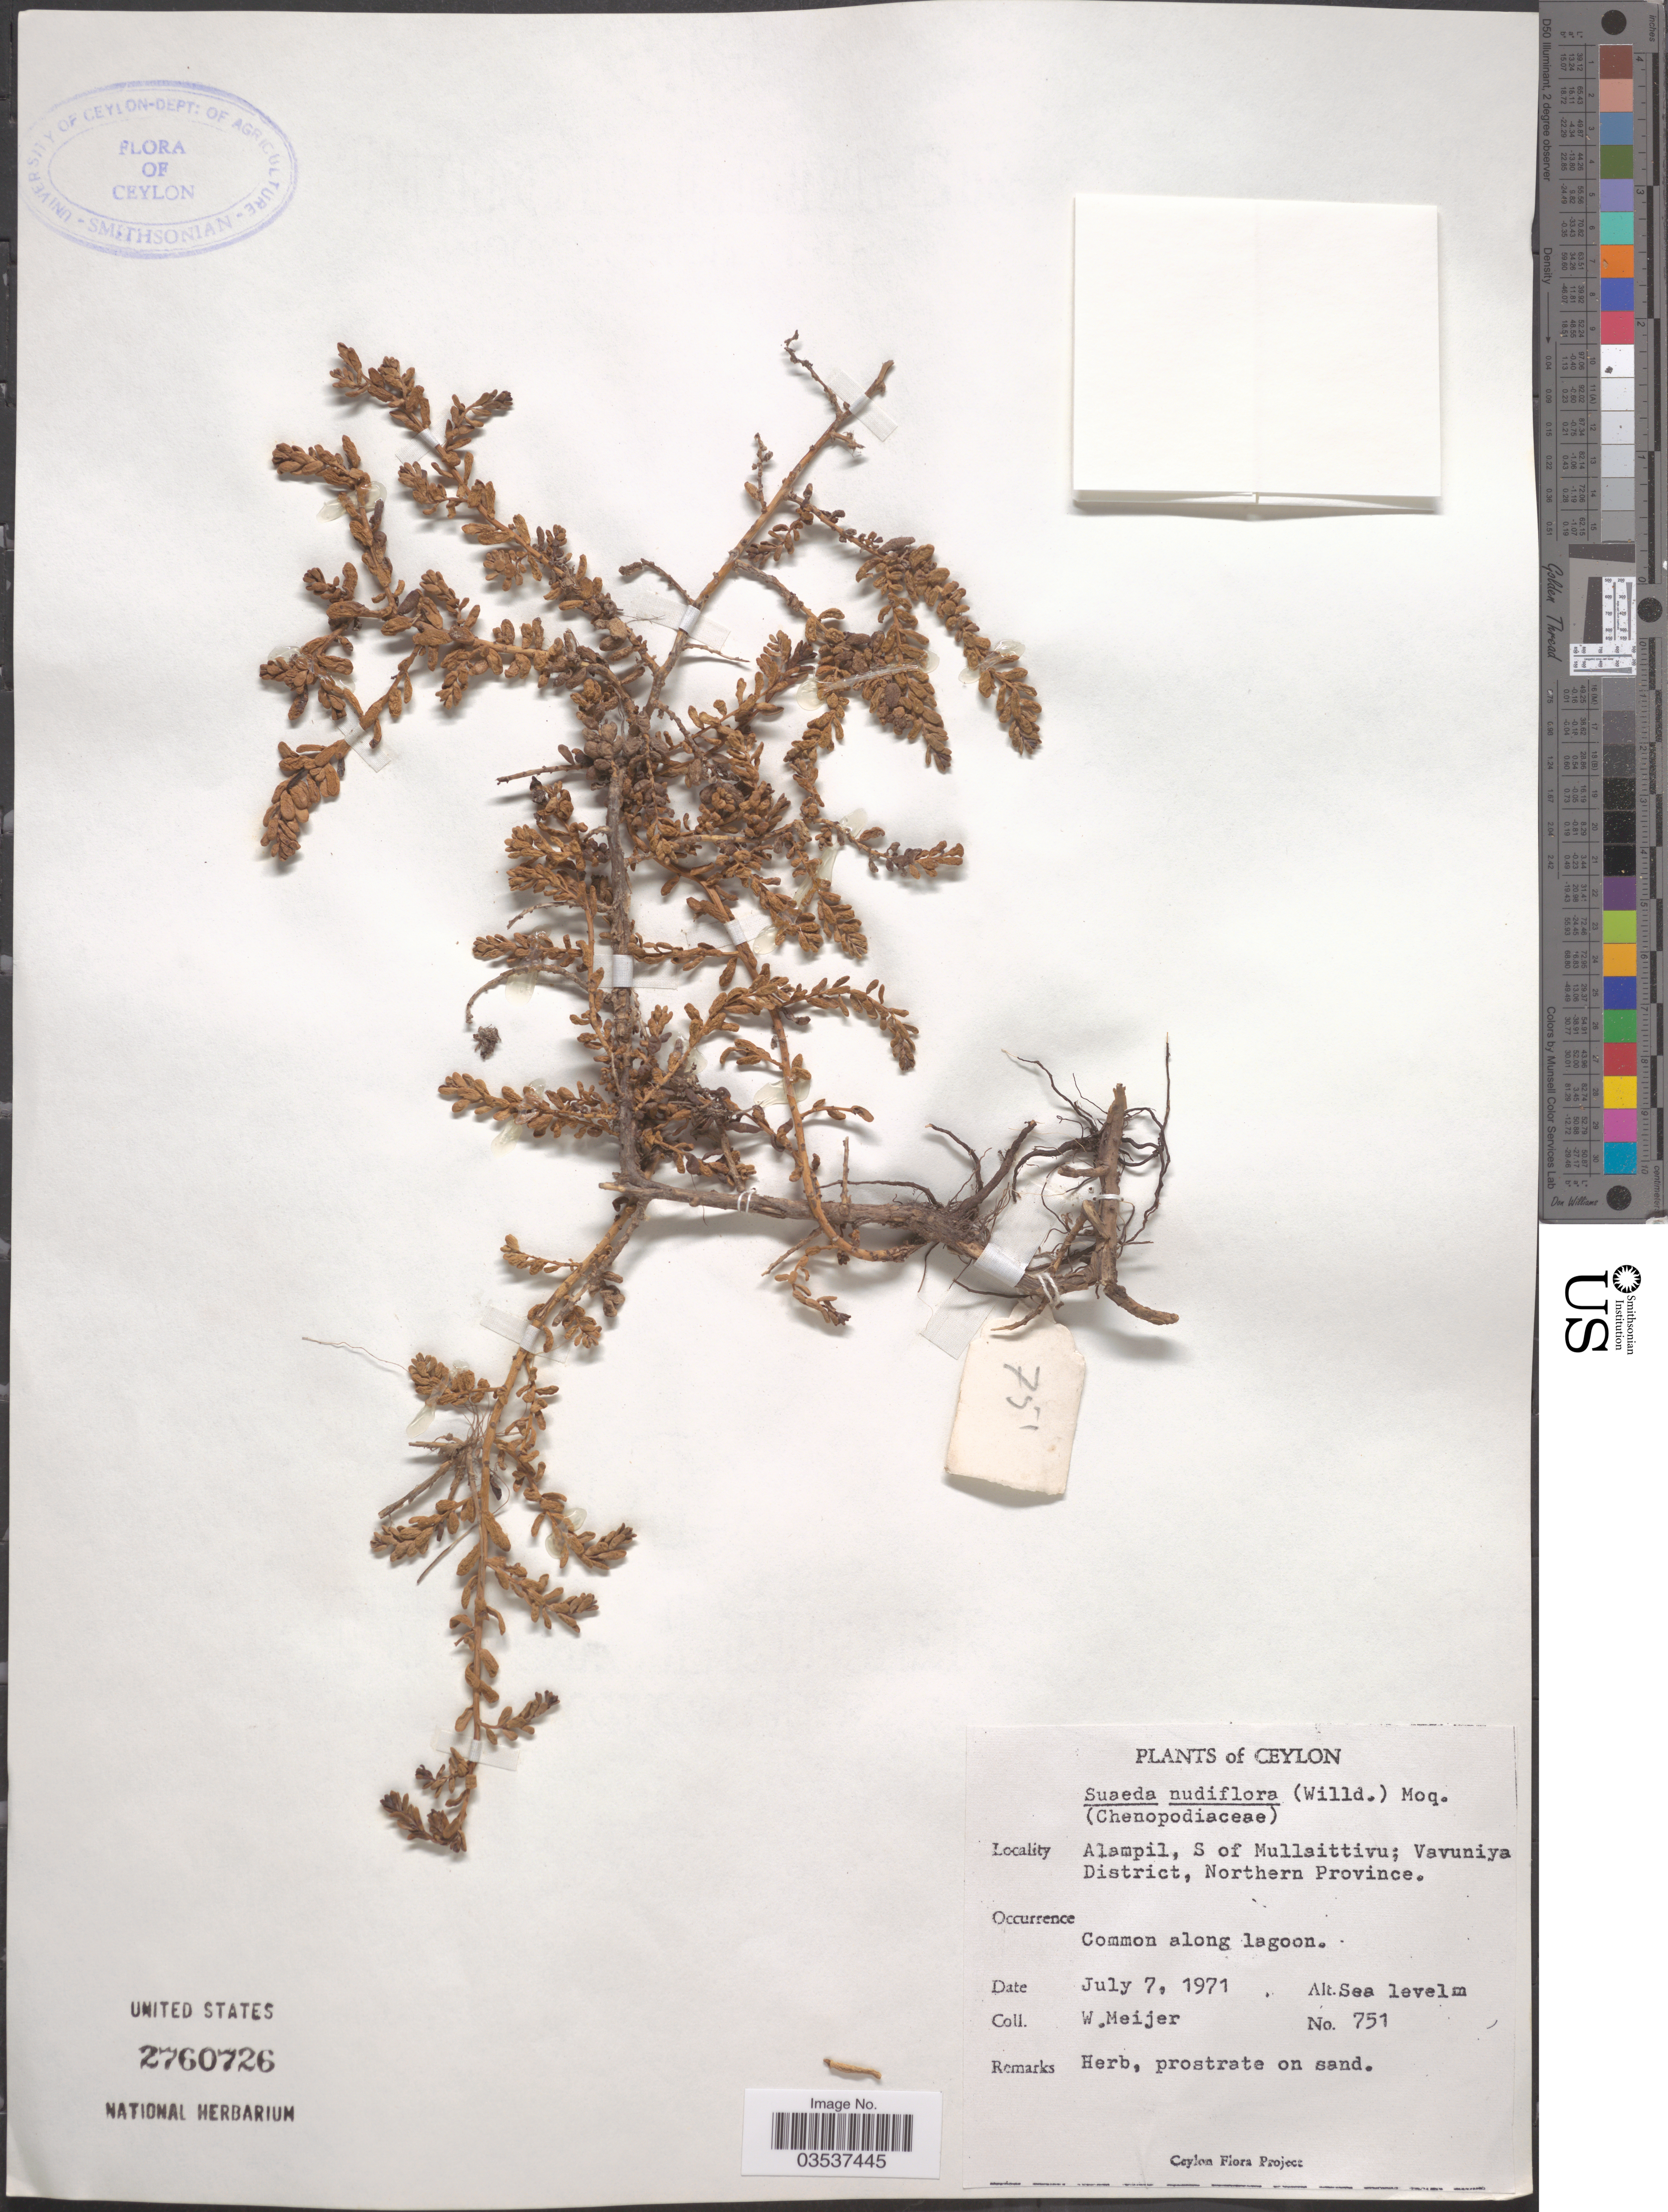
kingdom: Plantae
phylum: Tracheophyta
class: Magnoliopsida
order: Caryophyllales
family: Amaranthaceae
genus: Suaeda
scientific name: Suaeda maritima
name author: (L.) Dumort.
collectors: W. Meijer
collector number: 751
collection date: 1971-07-07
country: Sri Lanka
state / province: Northern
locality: Ceylon. Alampil, S of Mullaittivu; Vavuniya District.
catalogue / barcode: US 2760726